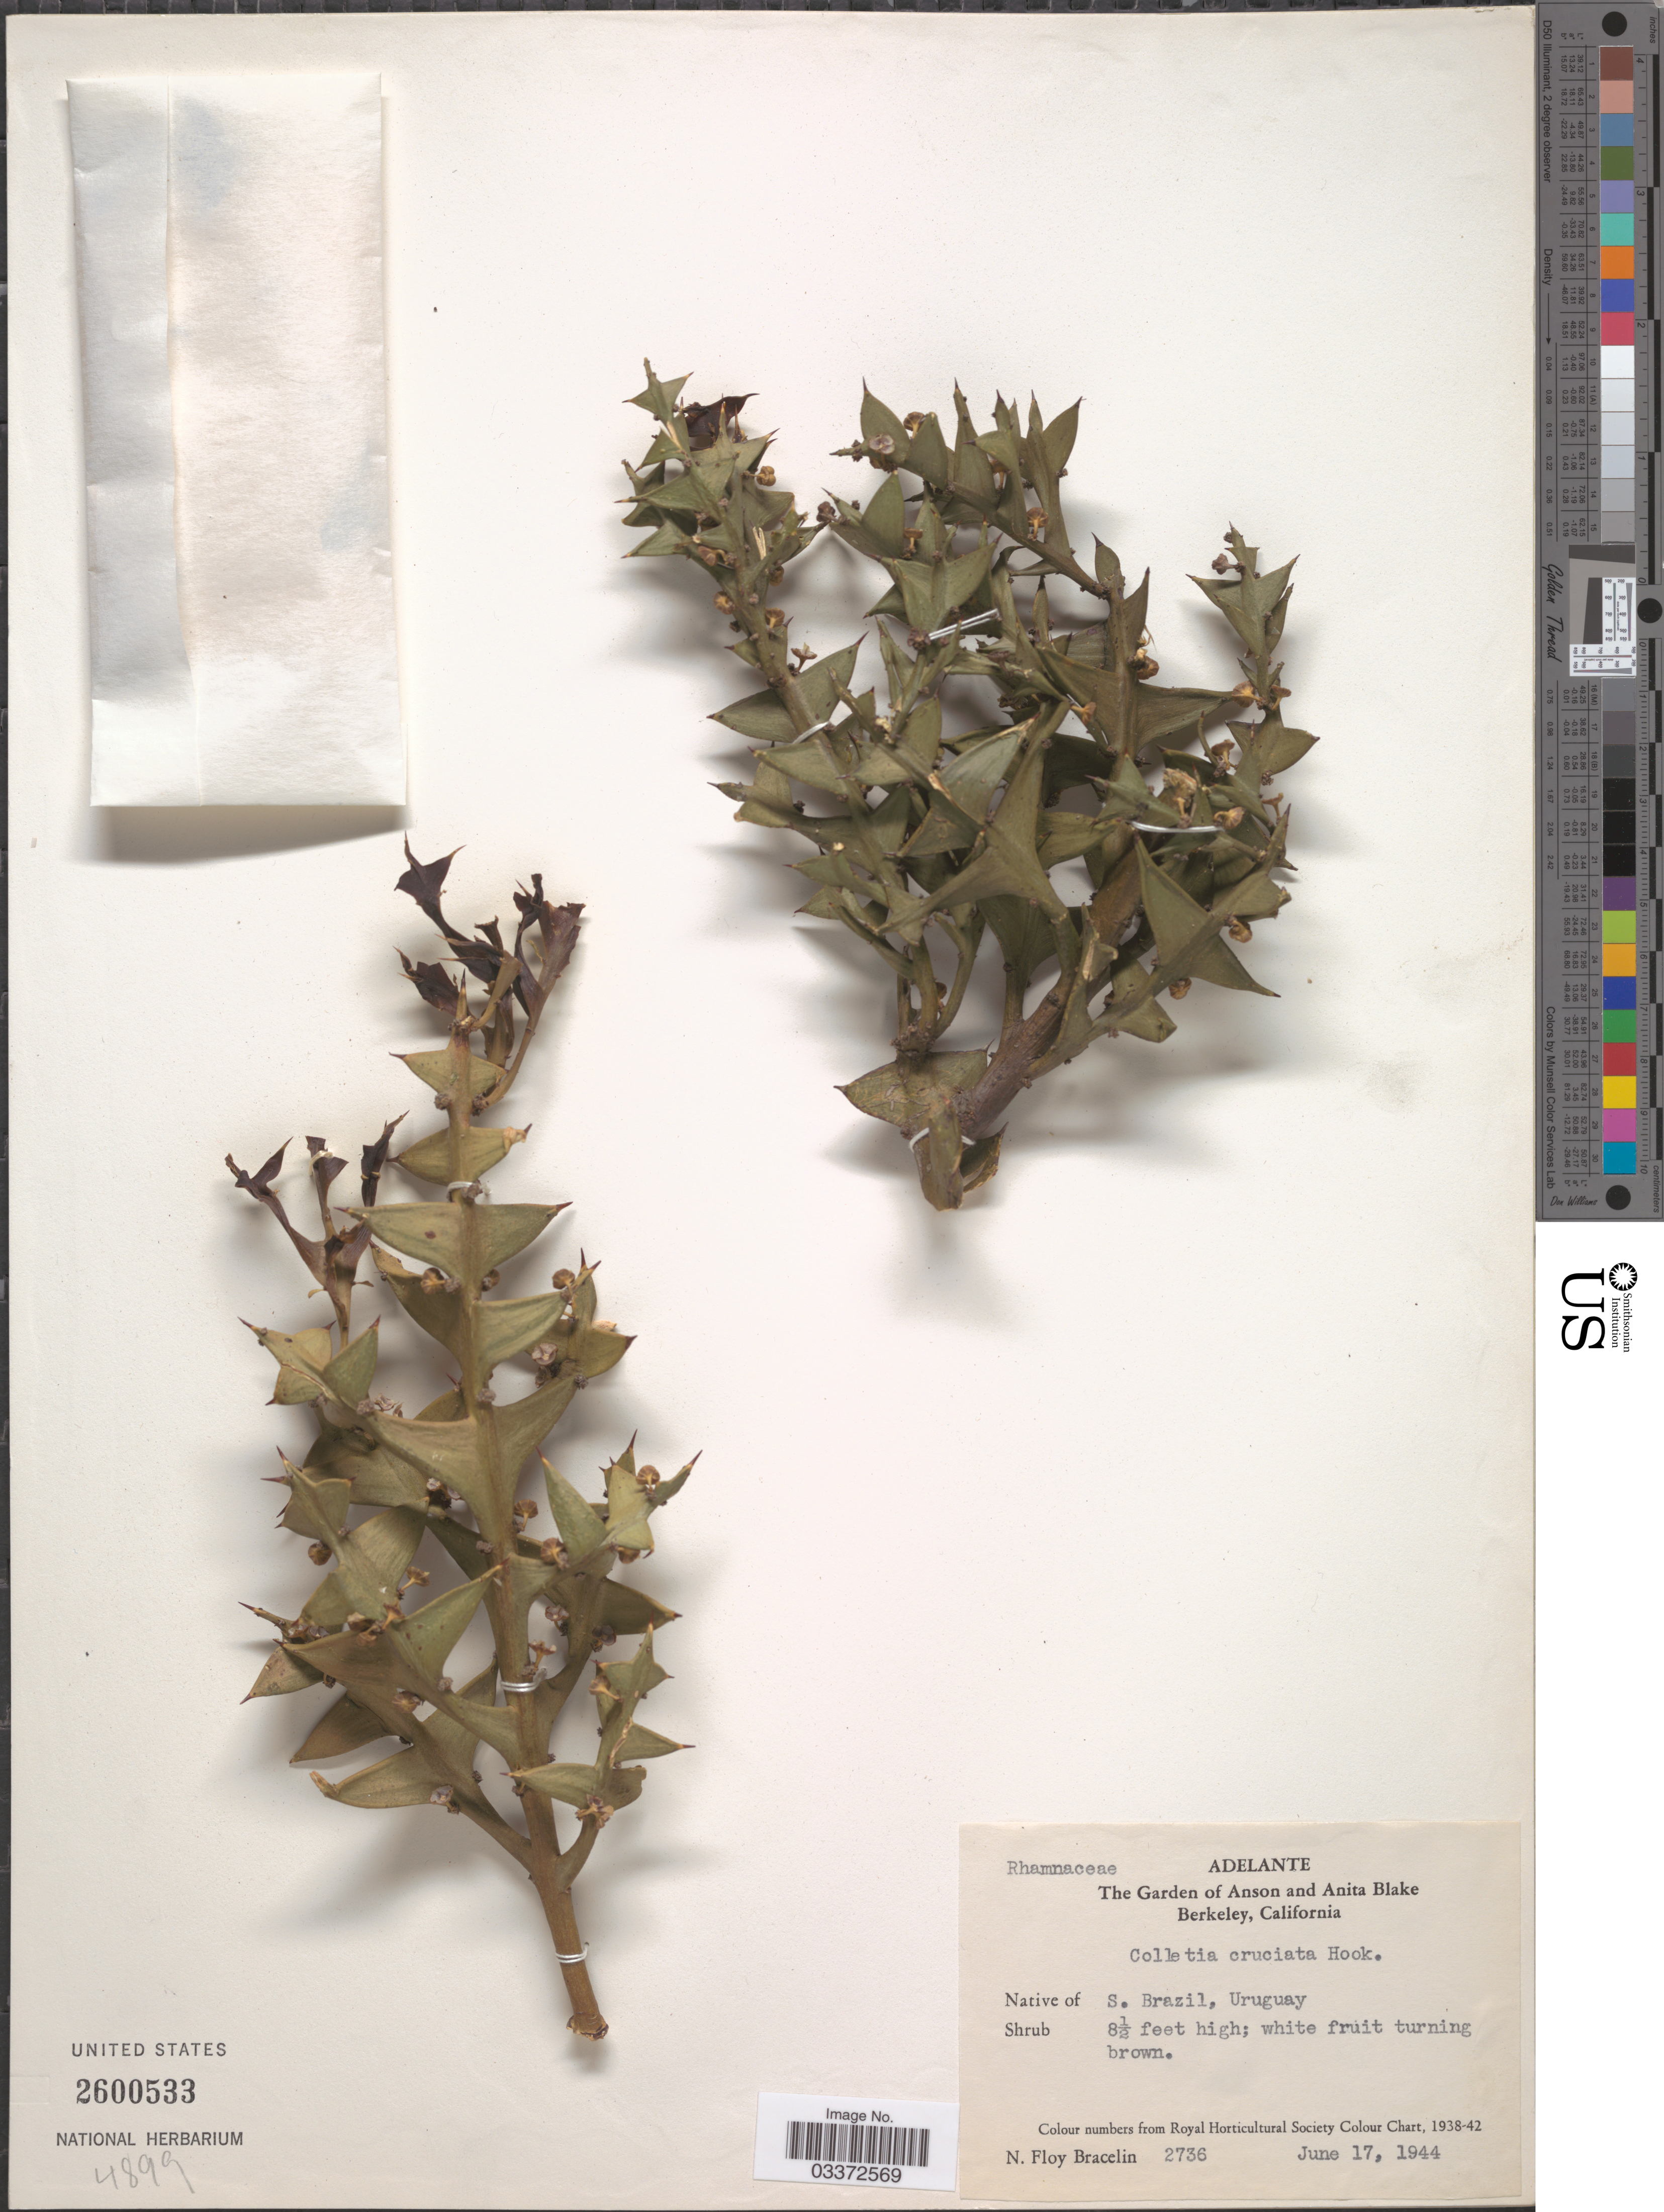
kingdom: Plantae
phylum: Tracheophyta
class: Magnoliopsida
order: Rosales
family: Rhamnaceae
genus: Colletia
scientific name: Colletia paradoxa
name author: (Spreng.) Escal.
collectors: N. Bracelin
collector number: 2736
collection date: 1944-06-17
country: United States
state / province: California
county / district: Alameda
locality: The Garden of Anson and Anita Blake. Berkeley.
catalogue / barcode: US 2600533